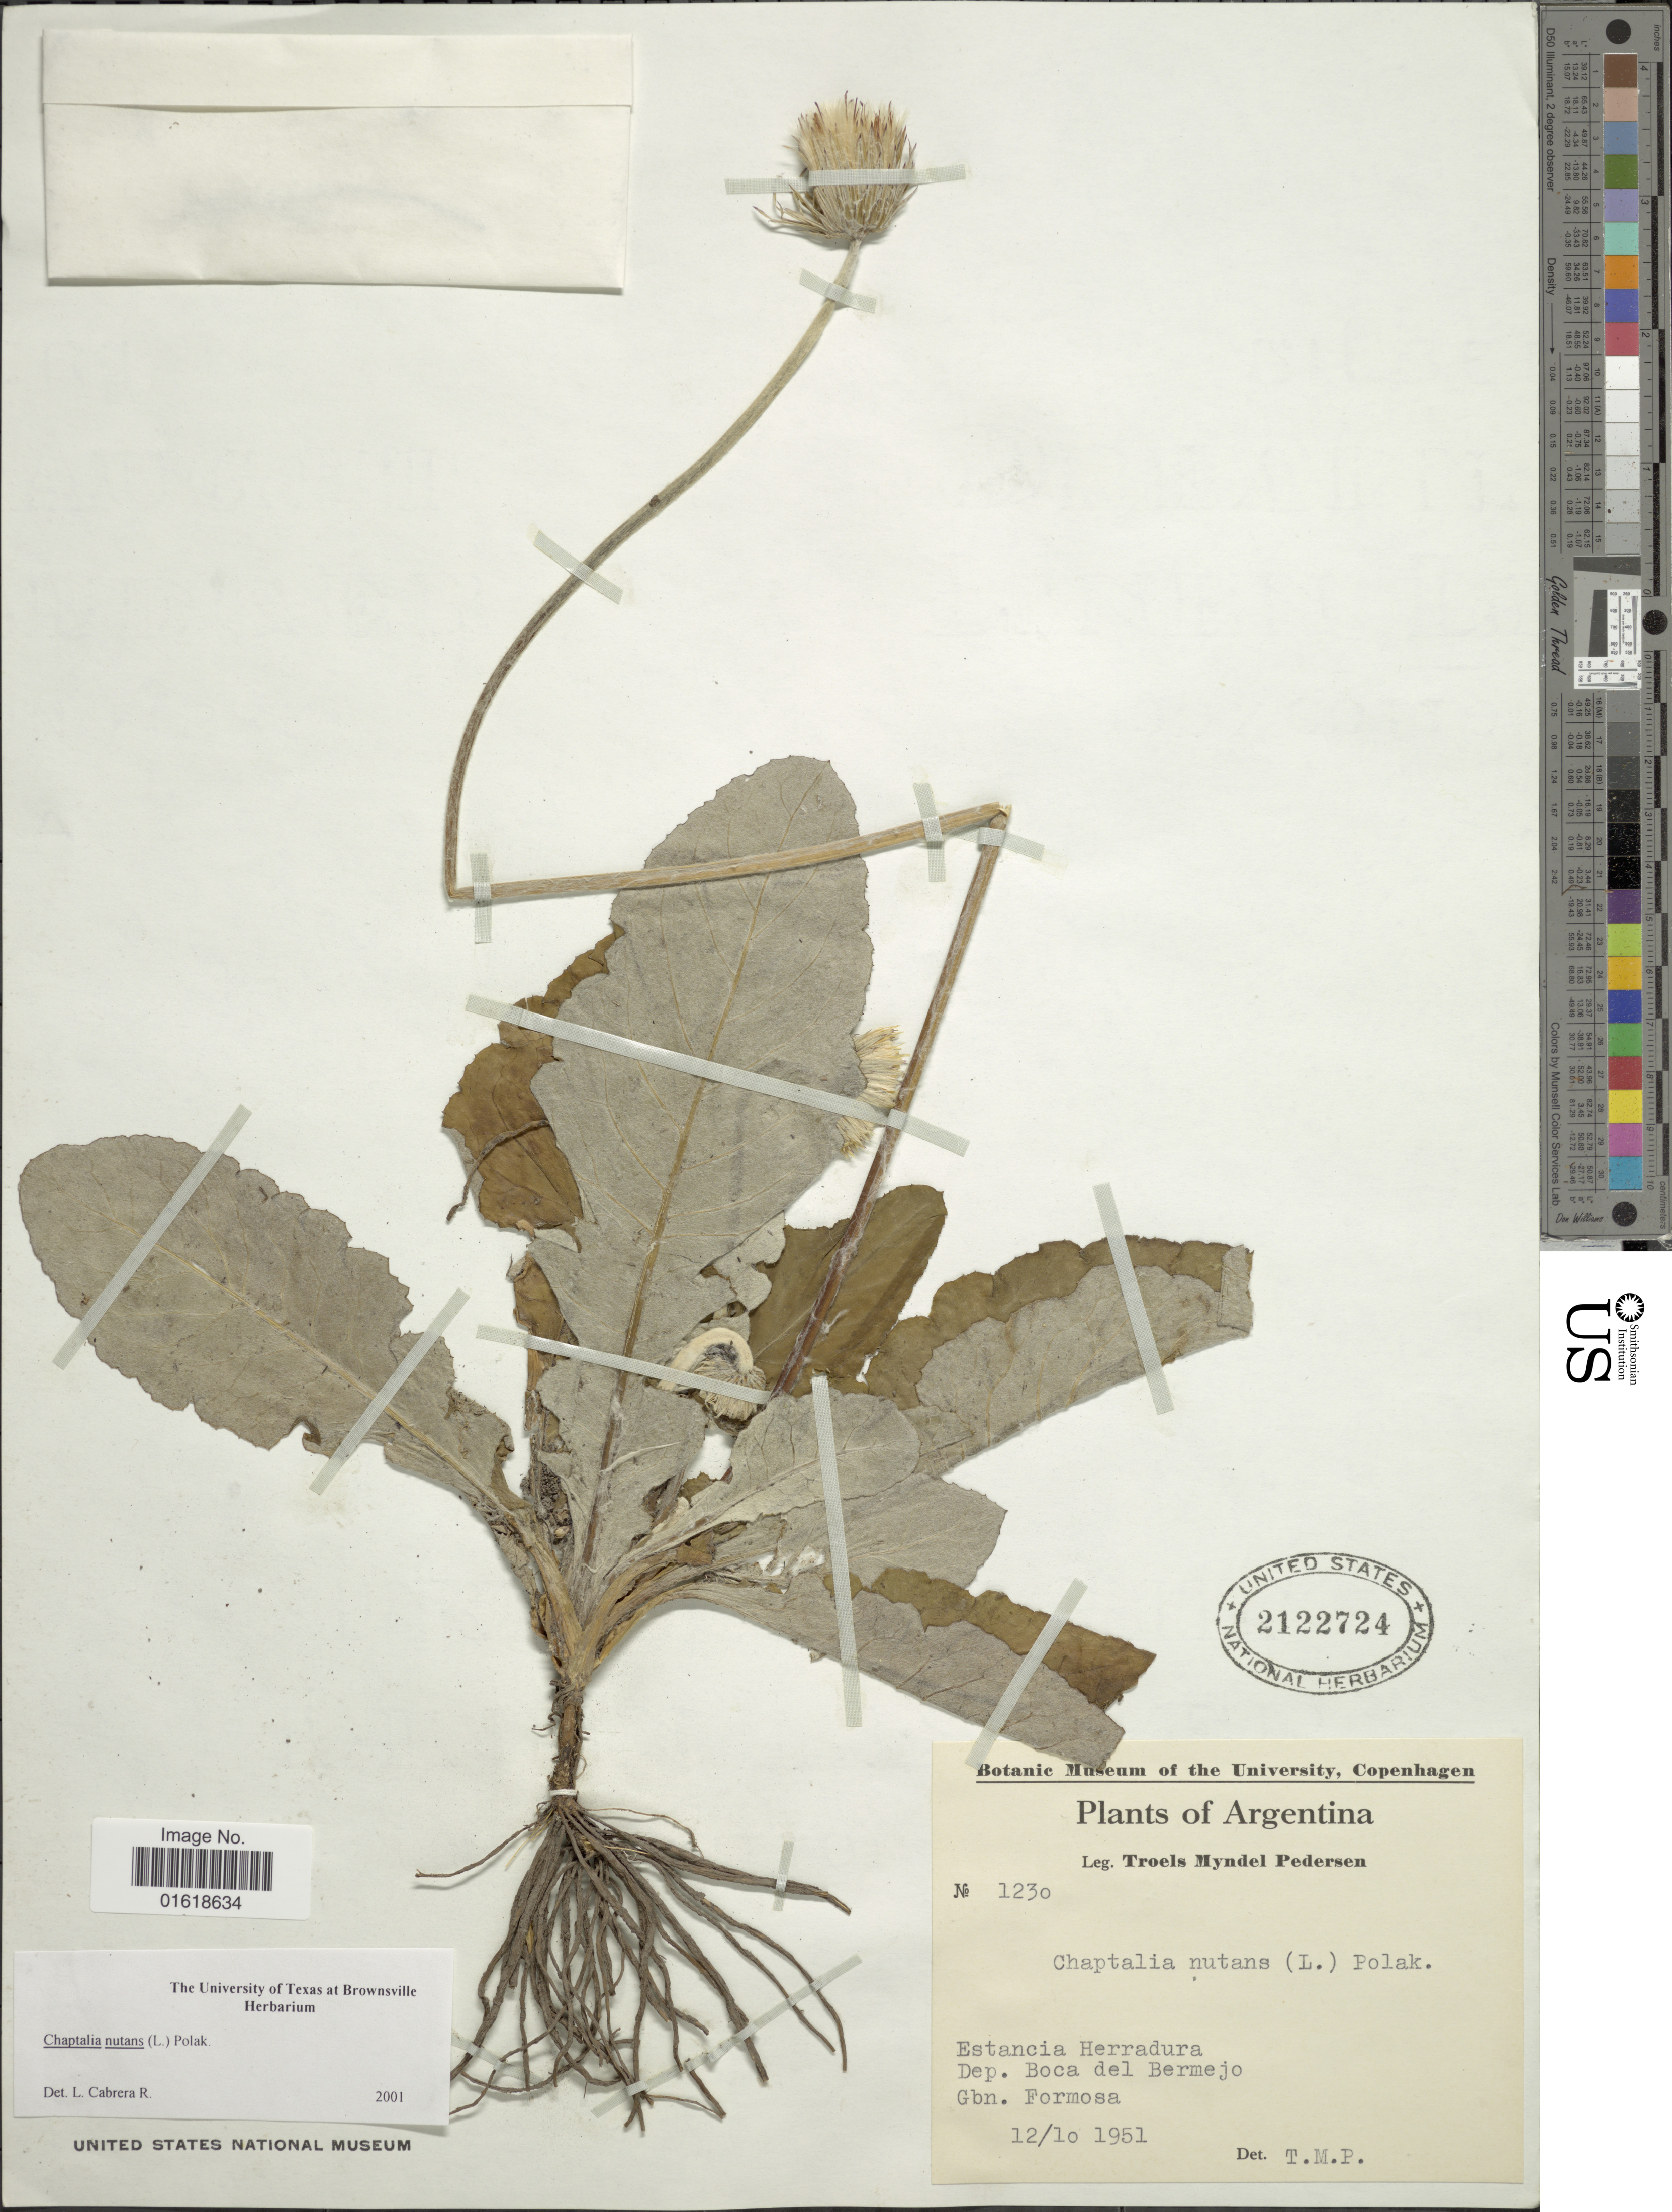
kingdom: Plantae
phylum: Tracheophyta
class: Magnoliopsida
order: Asterales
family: Asteraceae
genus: Chaptalia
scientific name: Chaptalia nutans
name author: (L.) Pol.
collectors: T. Pederson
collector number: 1230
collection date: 1951-10-12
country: Argentina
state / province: Formosa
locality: Estancia Herradura. Dep. Boca del Bermejo. Gbn. Formosa.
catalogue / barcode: US 2122724